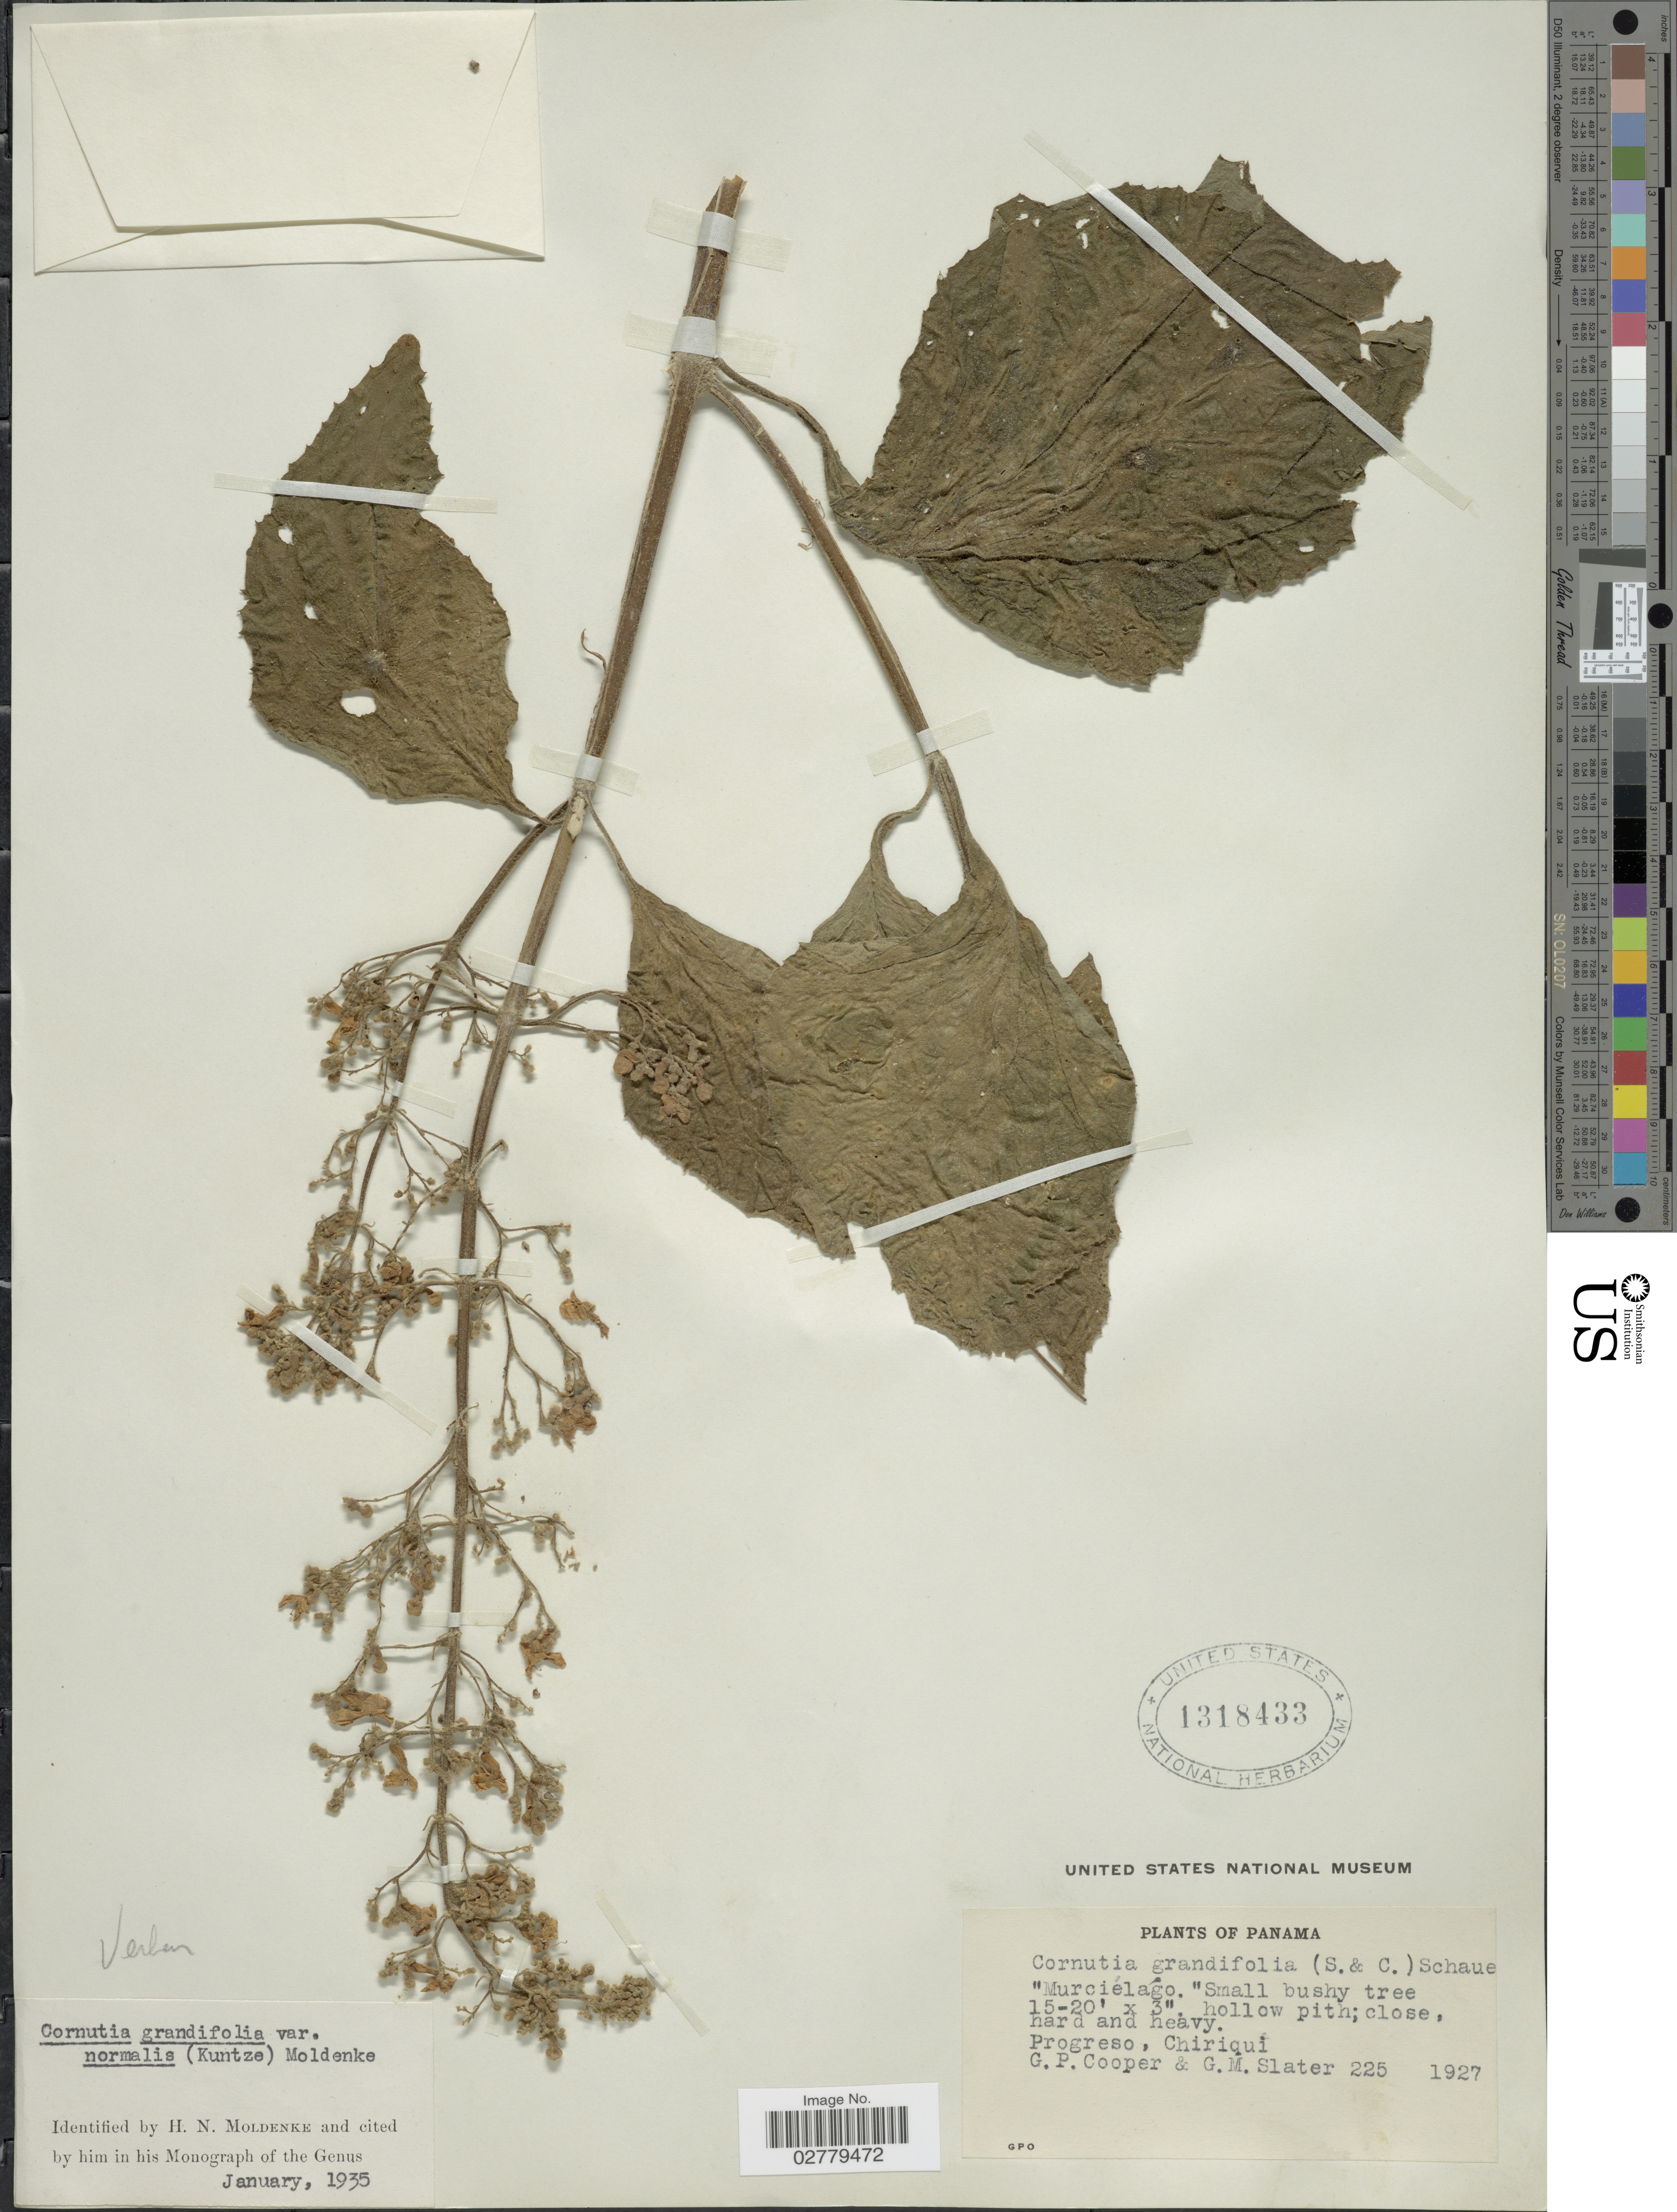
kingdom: Plantae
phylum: Tracheophyta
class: Magnoliopsida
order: Lamiales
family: Lamiaceae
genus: Cornutia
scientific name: Cornutia grandifolia var. normalis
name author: Moldenke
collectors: G. Cooper & G. Slater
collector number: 225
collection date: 1927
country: Panama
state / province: Chiriqui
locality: Progreso.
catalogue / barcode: US 1318433